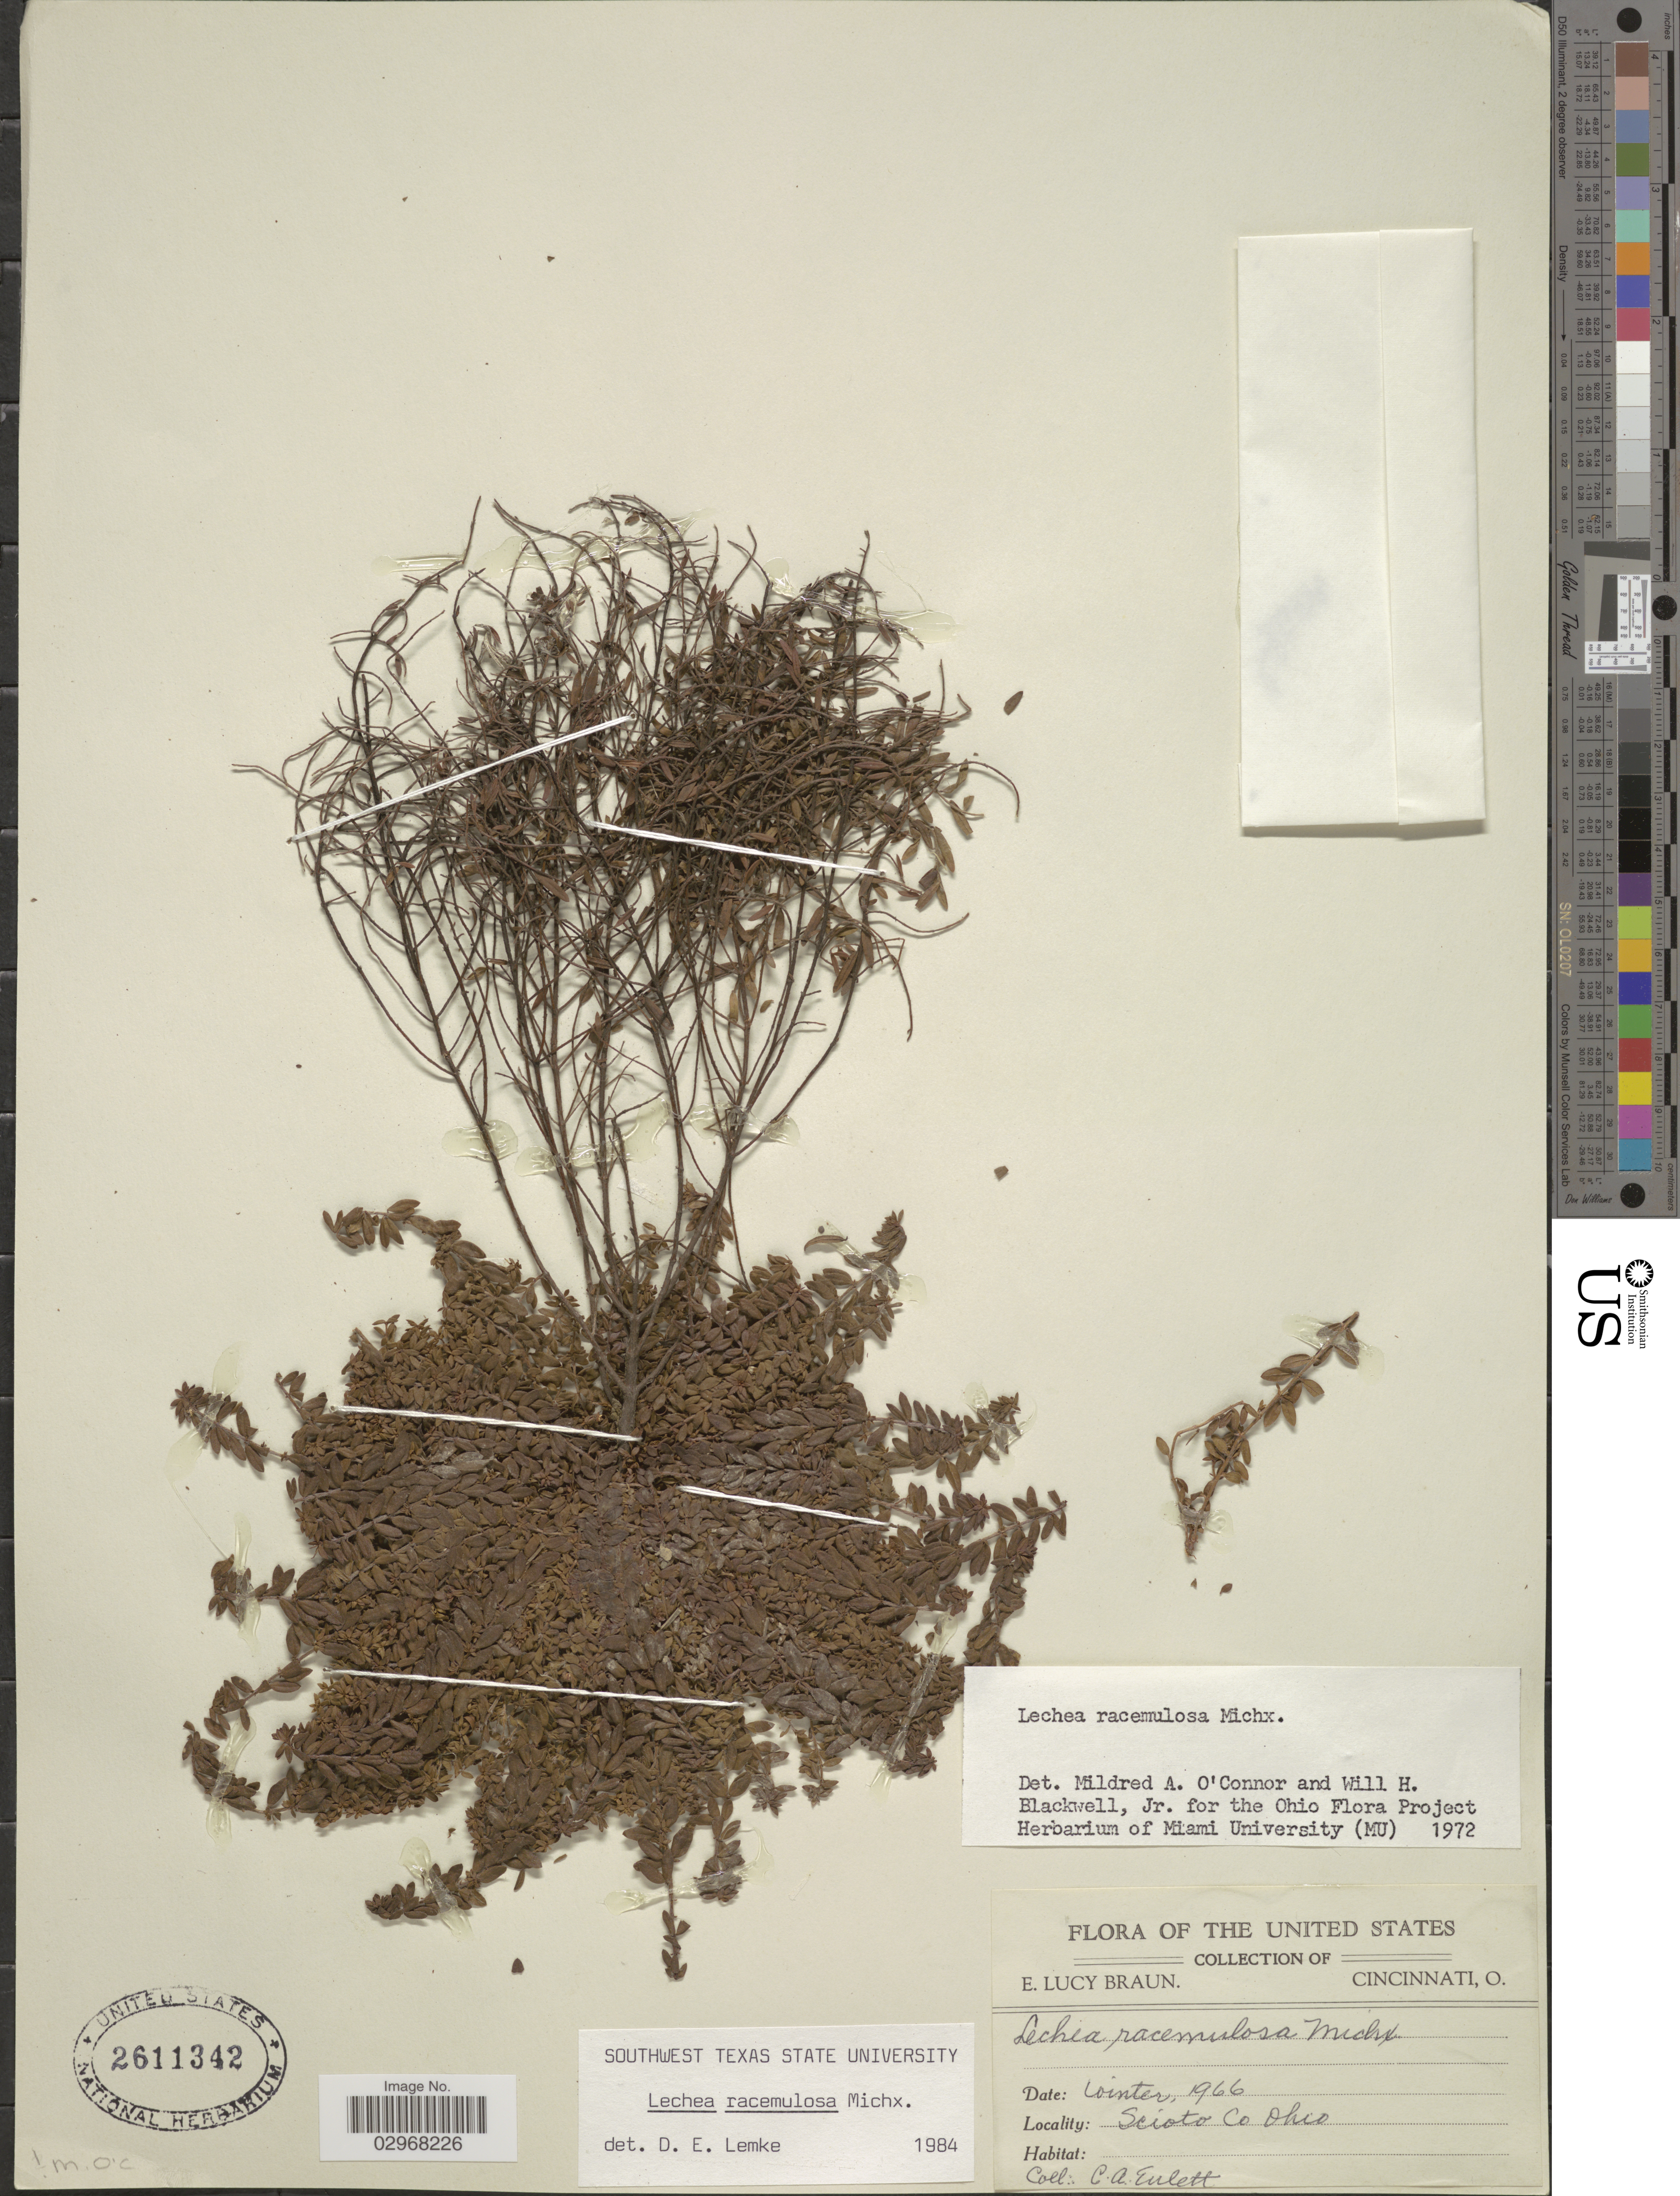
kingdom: Plantae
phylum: Tracheophyta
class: Magnoliopsida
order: Malvales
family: Cistaceae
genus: Lechea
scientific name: Lechea racemulosa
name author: Michx.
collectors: C. Eulett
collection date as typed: winter 1966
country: United States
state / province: Ohio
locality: Scioto Co.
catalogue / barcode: US 2611342